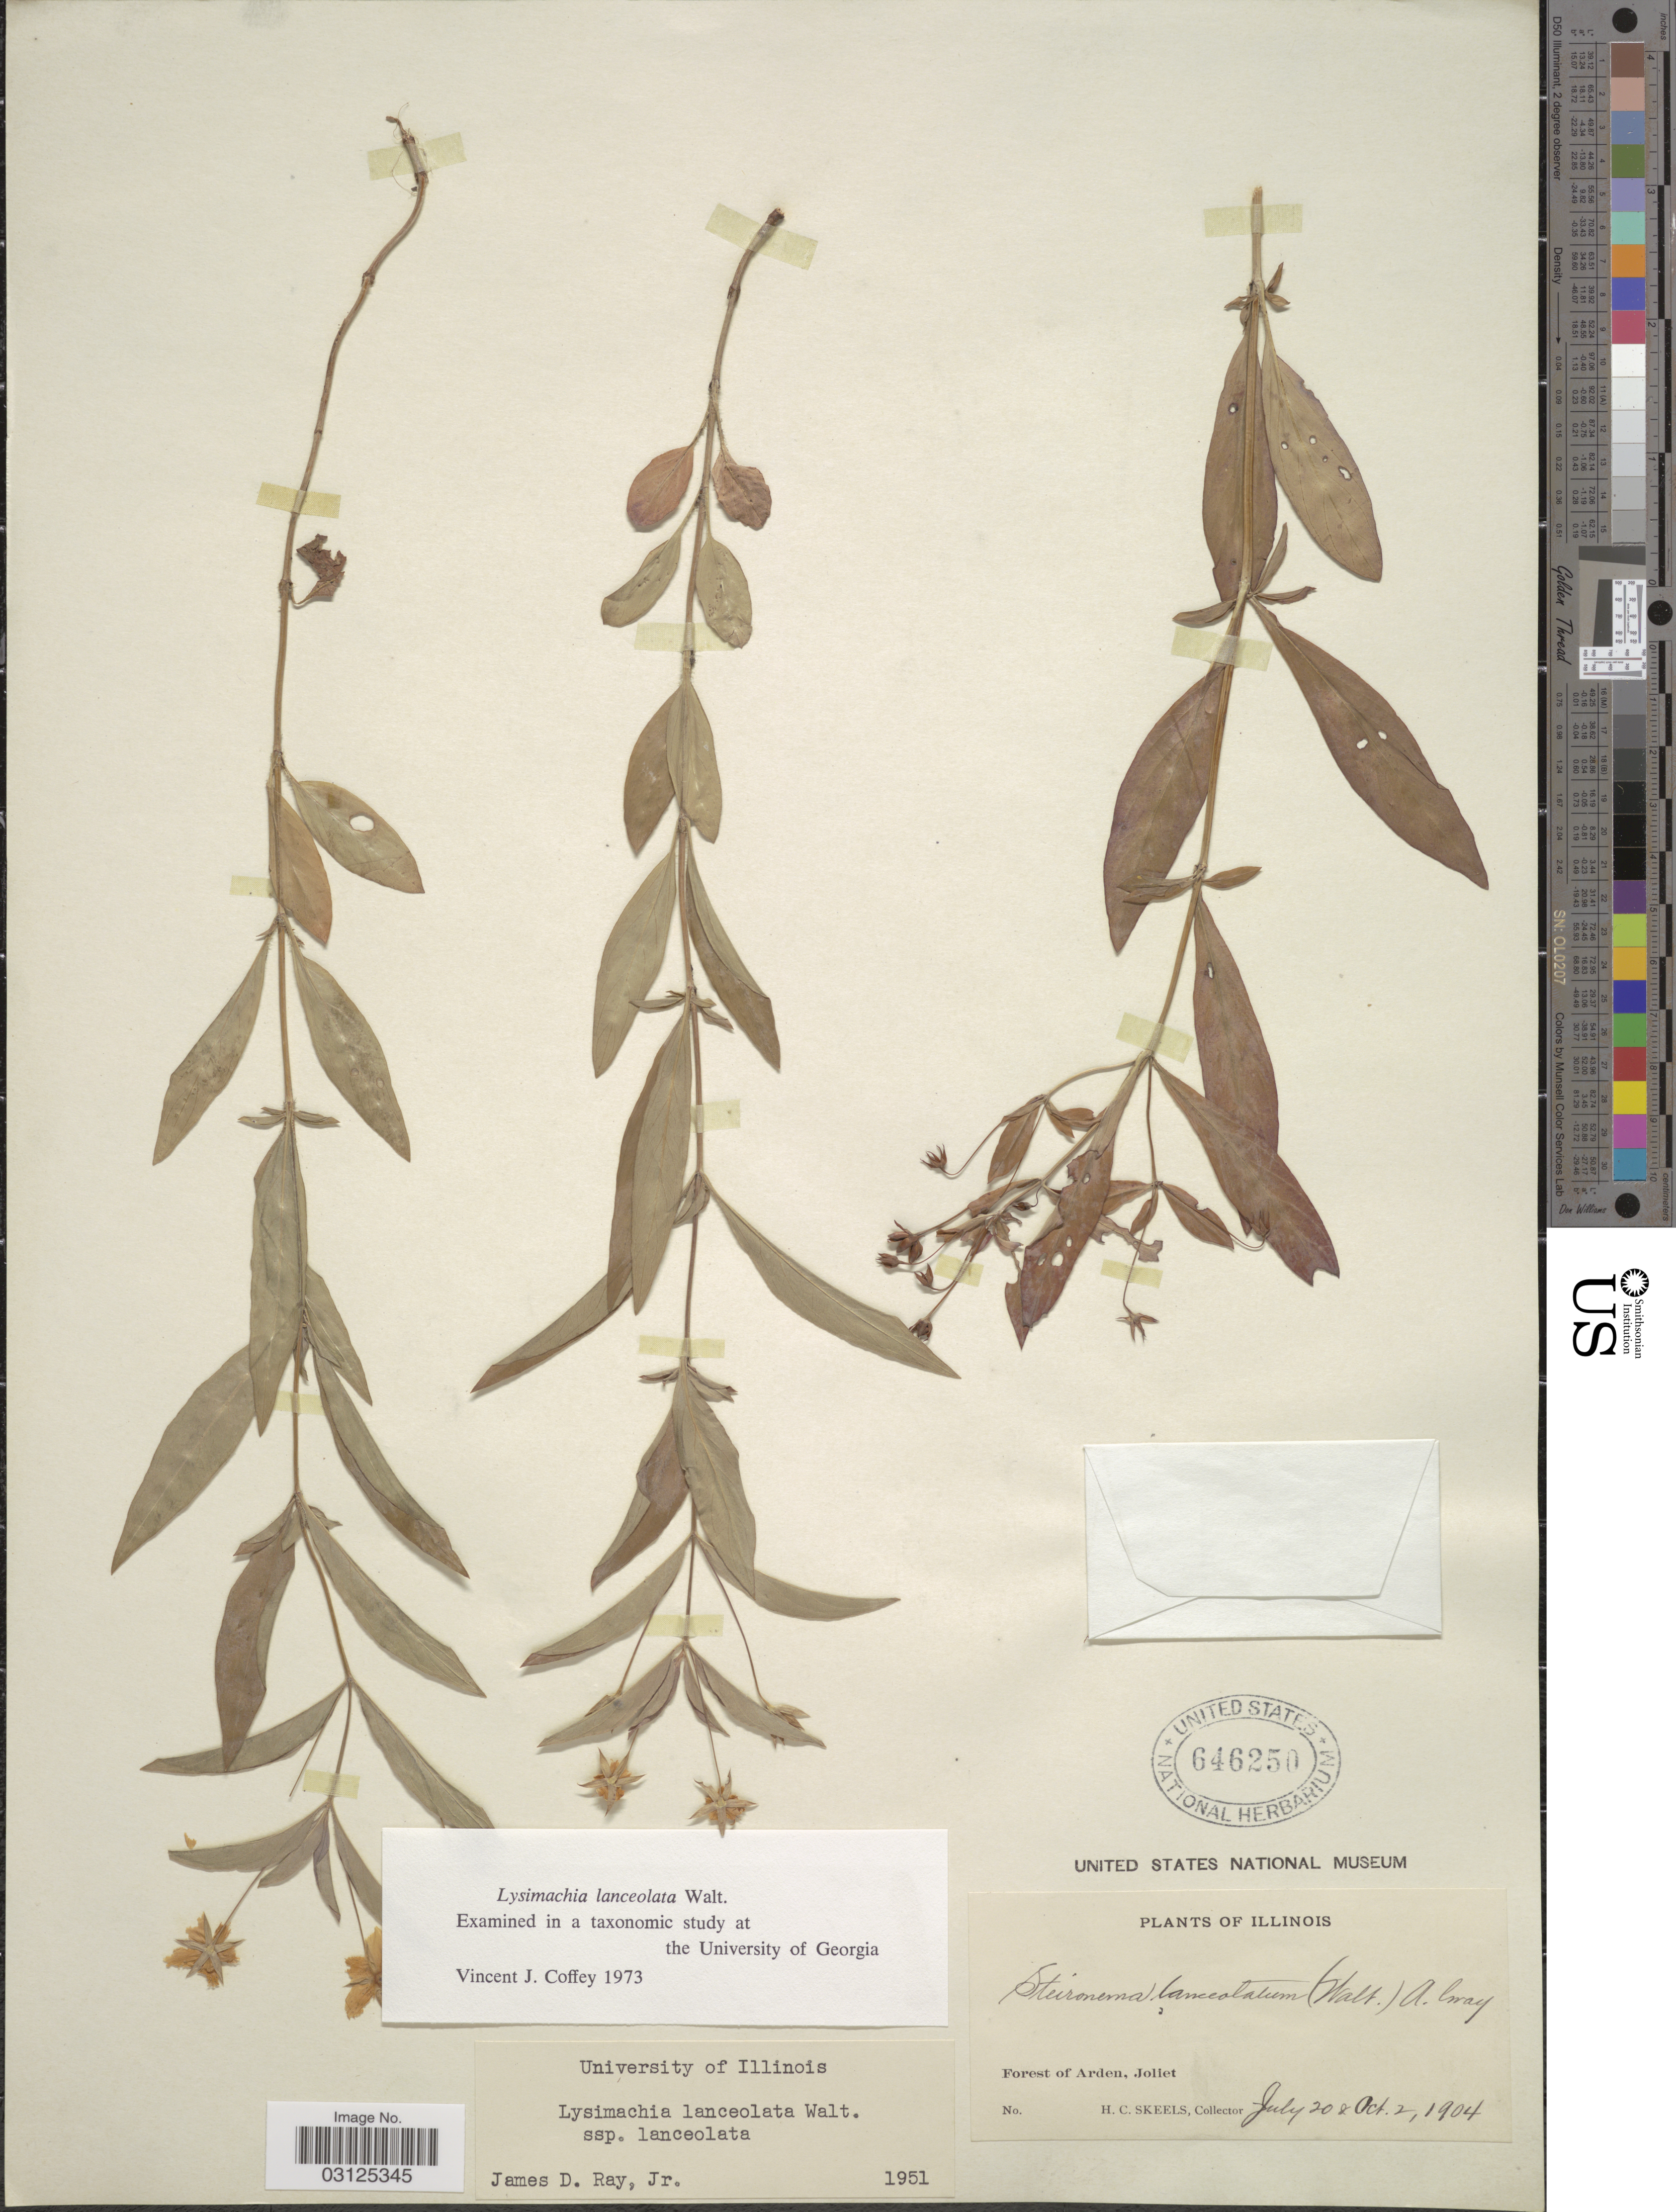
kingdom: Plantae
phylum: Tracheophyta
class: Magnoliopsida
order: Ericales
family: Primulaceae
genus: Lysimachia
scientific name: Lysimachia lanceolata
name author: Walter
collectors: H. Skeels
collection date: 1904-07-20/1904-10-02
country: United States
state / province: Illinois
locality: Forest of Arden, Joliet.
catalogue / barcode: US 646250